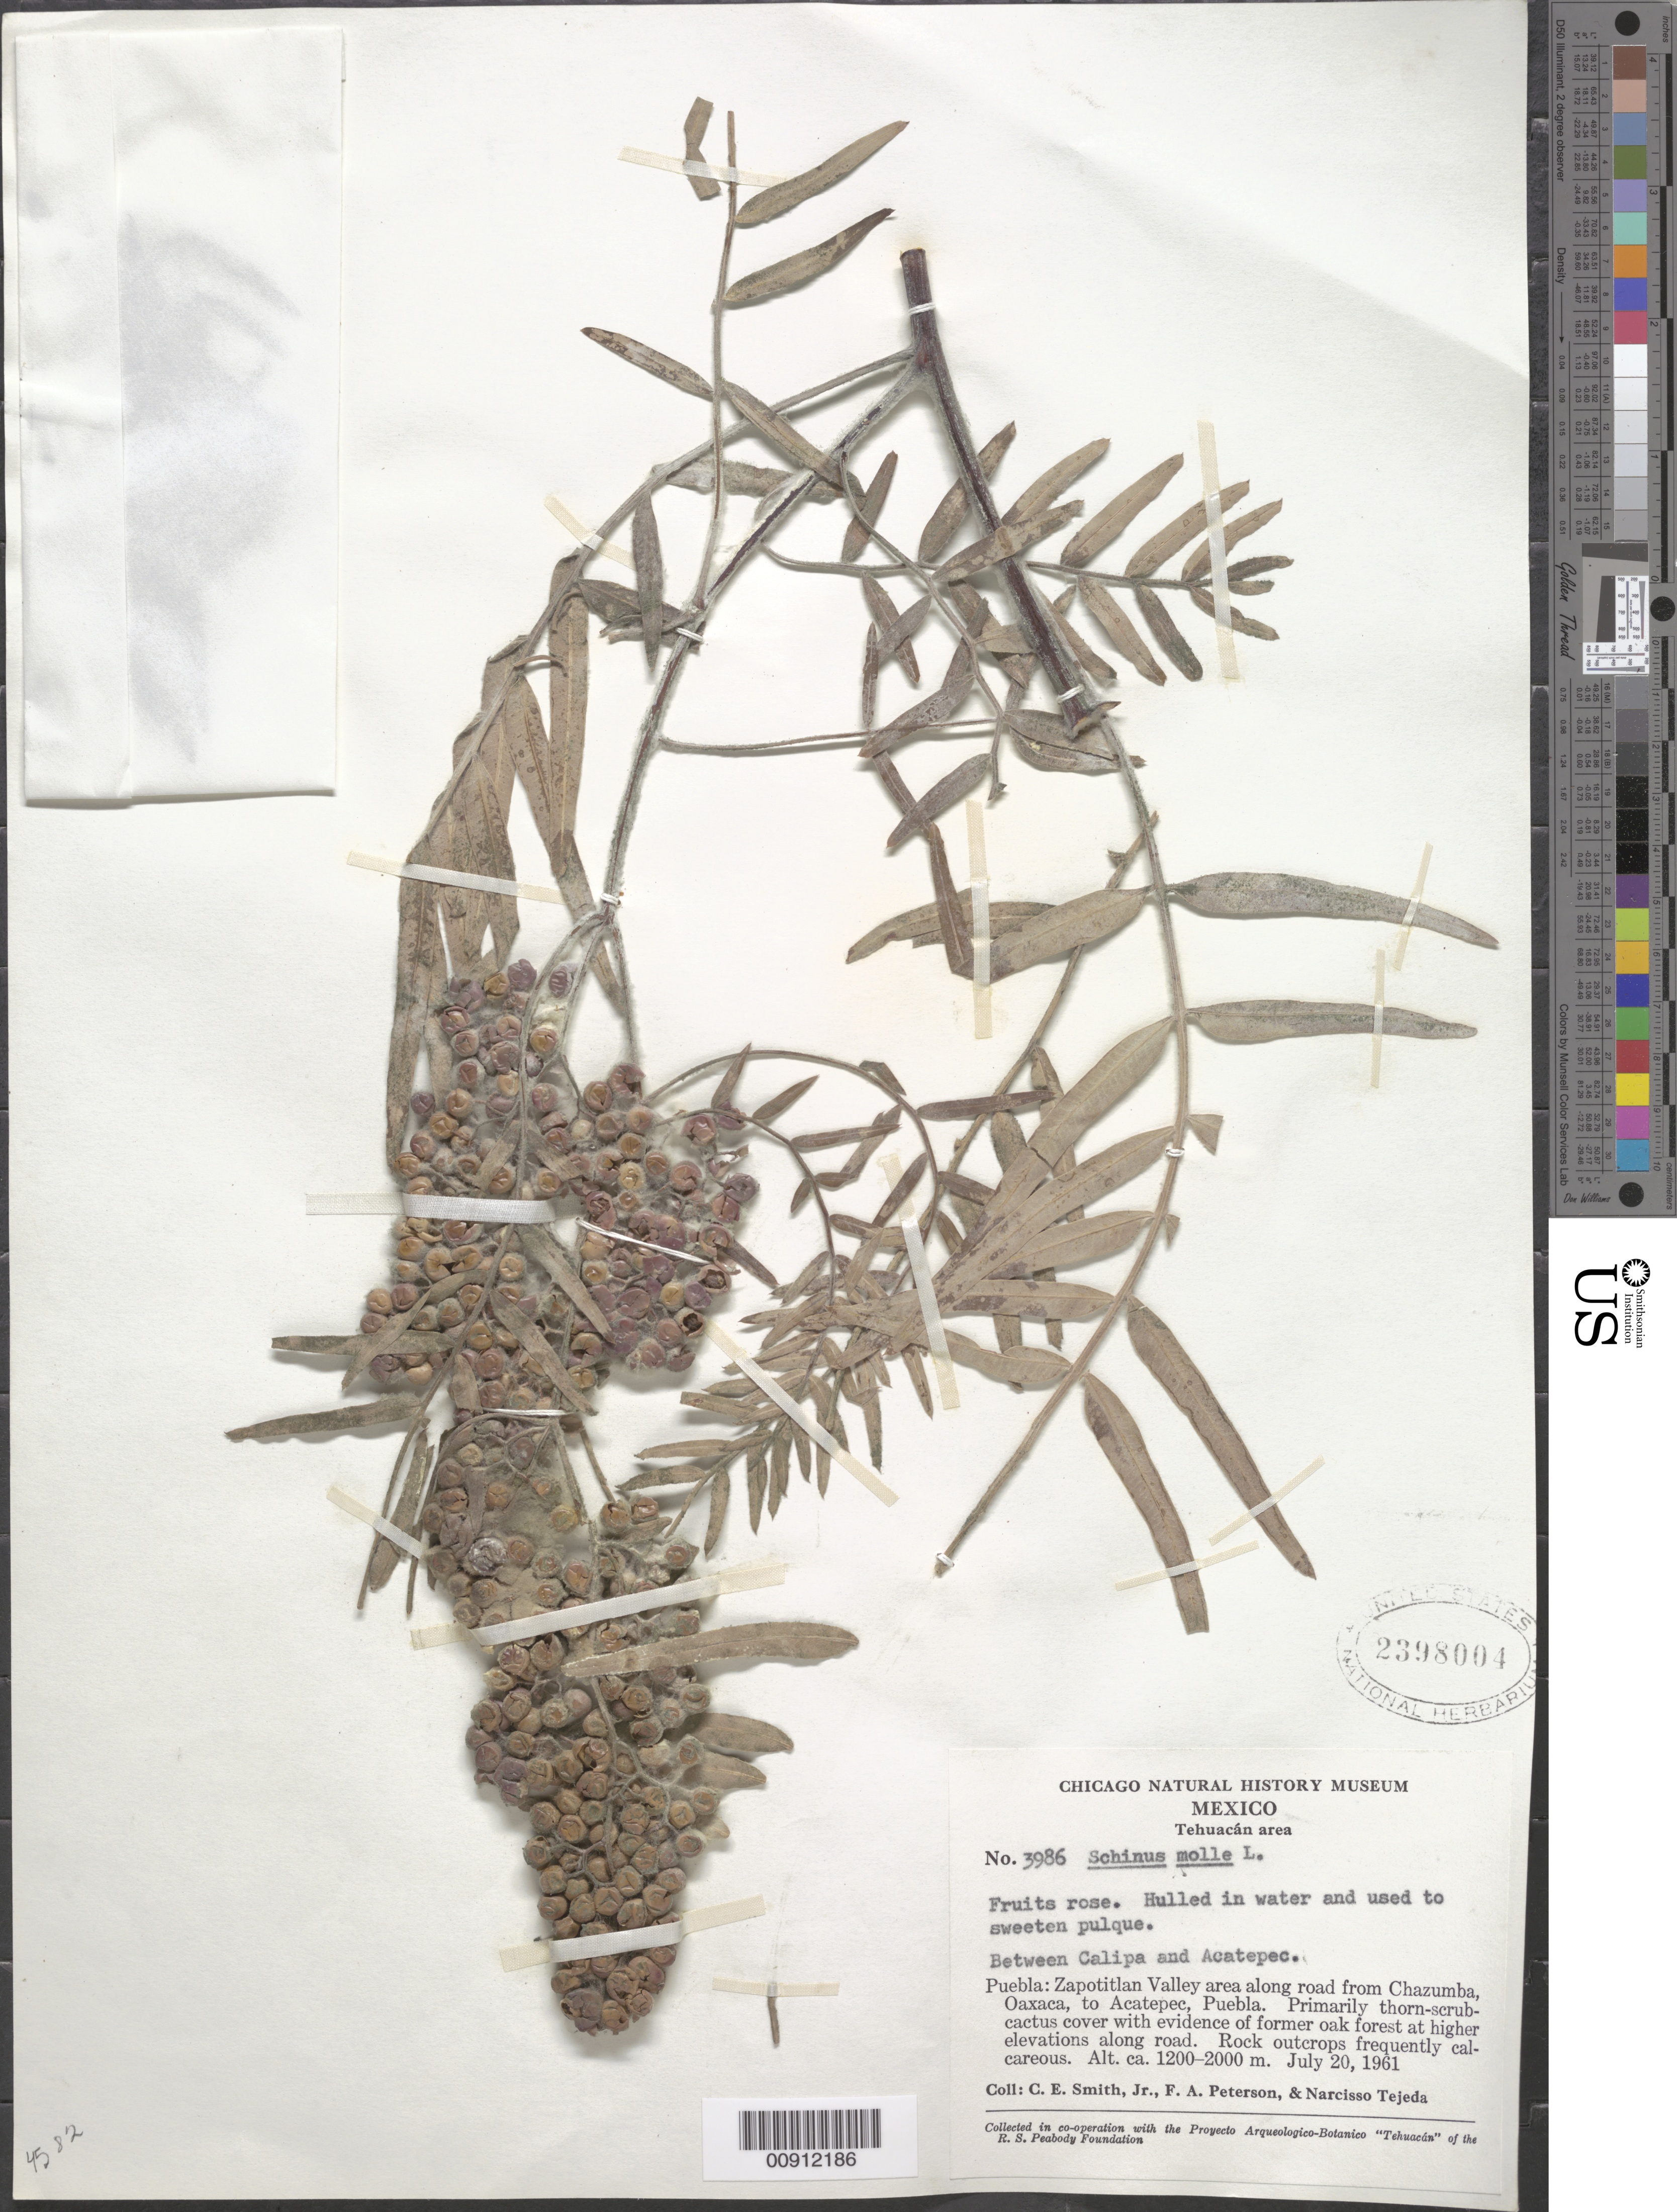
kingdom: Plantae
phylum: Tracheophyta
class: Magnoliopsida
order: Sapindales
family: Anacardiaceae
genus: Schinus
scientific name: Schinus areira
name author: L.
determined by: Mitchell, John D.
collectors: C. E. Smith Jr., F. A. Peterson & N. Tejeda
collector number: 3986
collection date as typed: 20 Jul 1961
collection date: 1961-07-20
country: Mexico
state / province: Puebla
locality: Puebla: Zapotitlan Valley area along road from Chazumba, Oaxaca, to Acatepec, Puebla. Between Calipa and Acatepec.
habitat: Primary thorn-scrub-cactus cover w/evidence of former oak forest at higher elevations elevations along road. Rock outcrops ..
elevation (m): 2000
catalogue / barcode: US 2398004